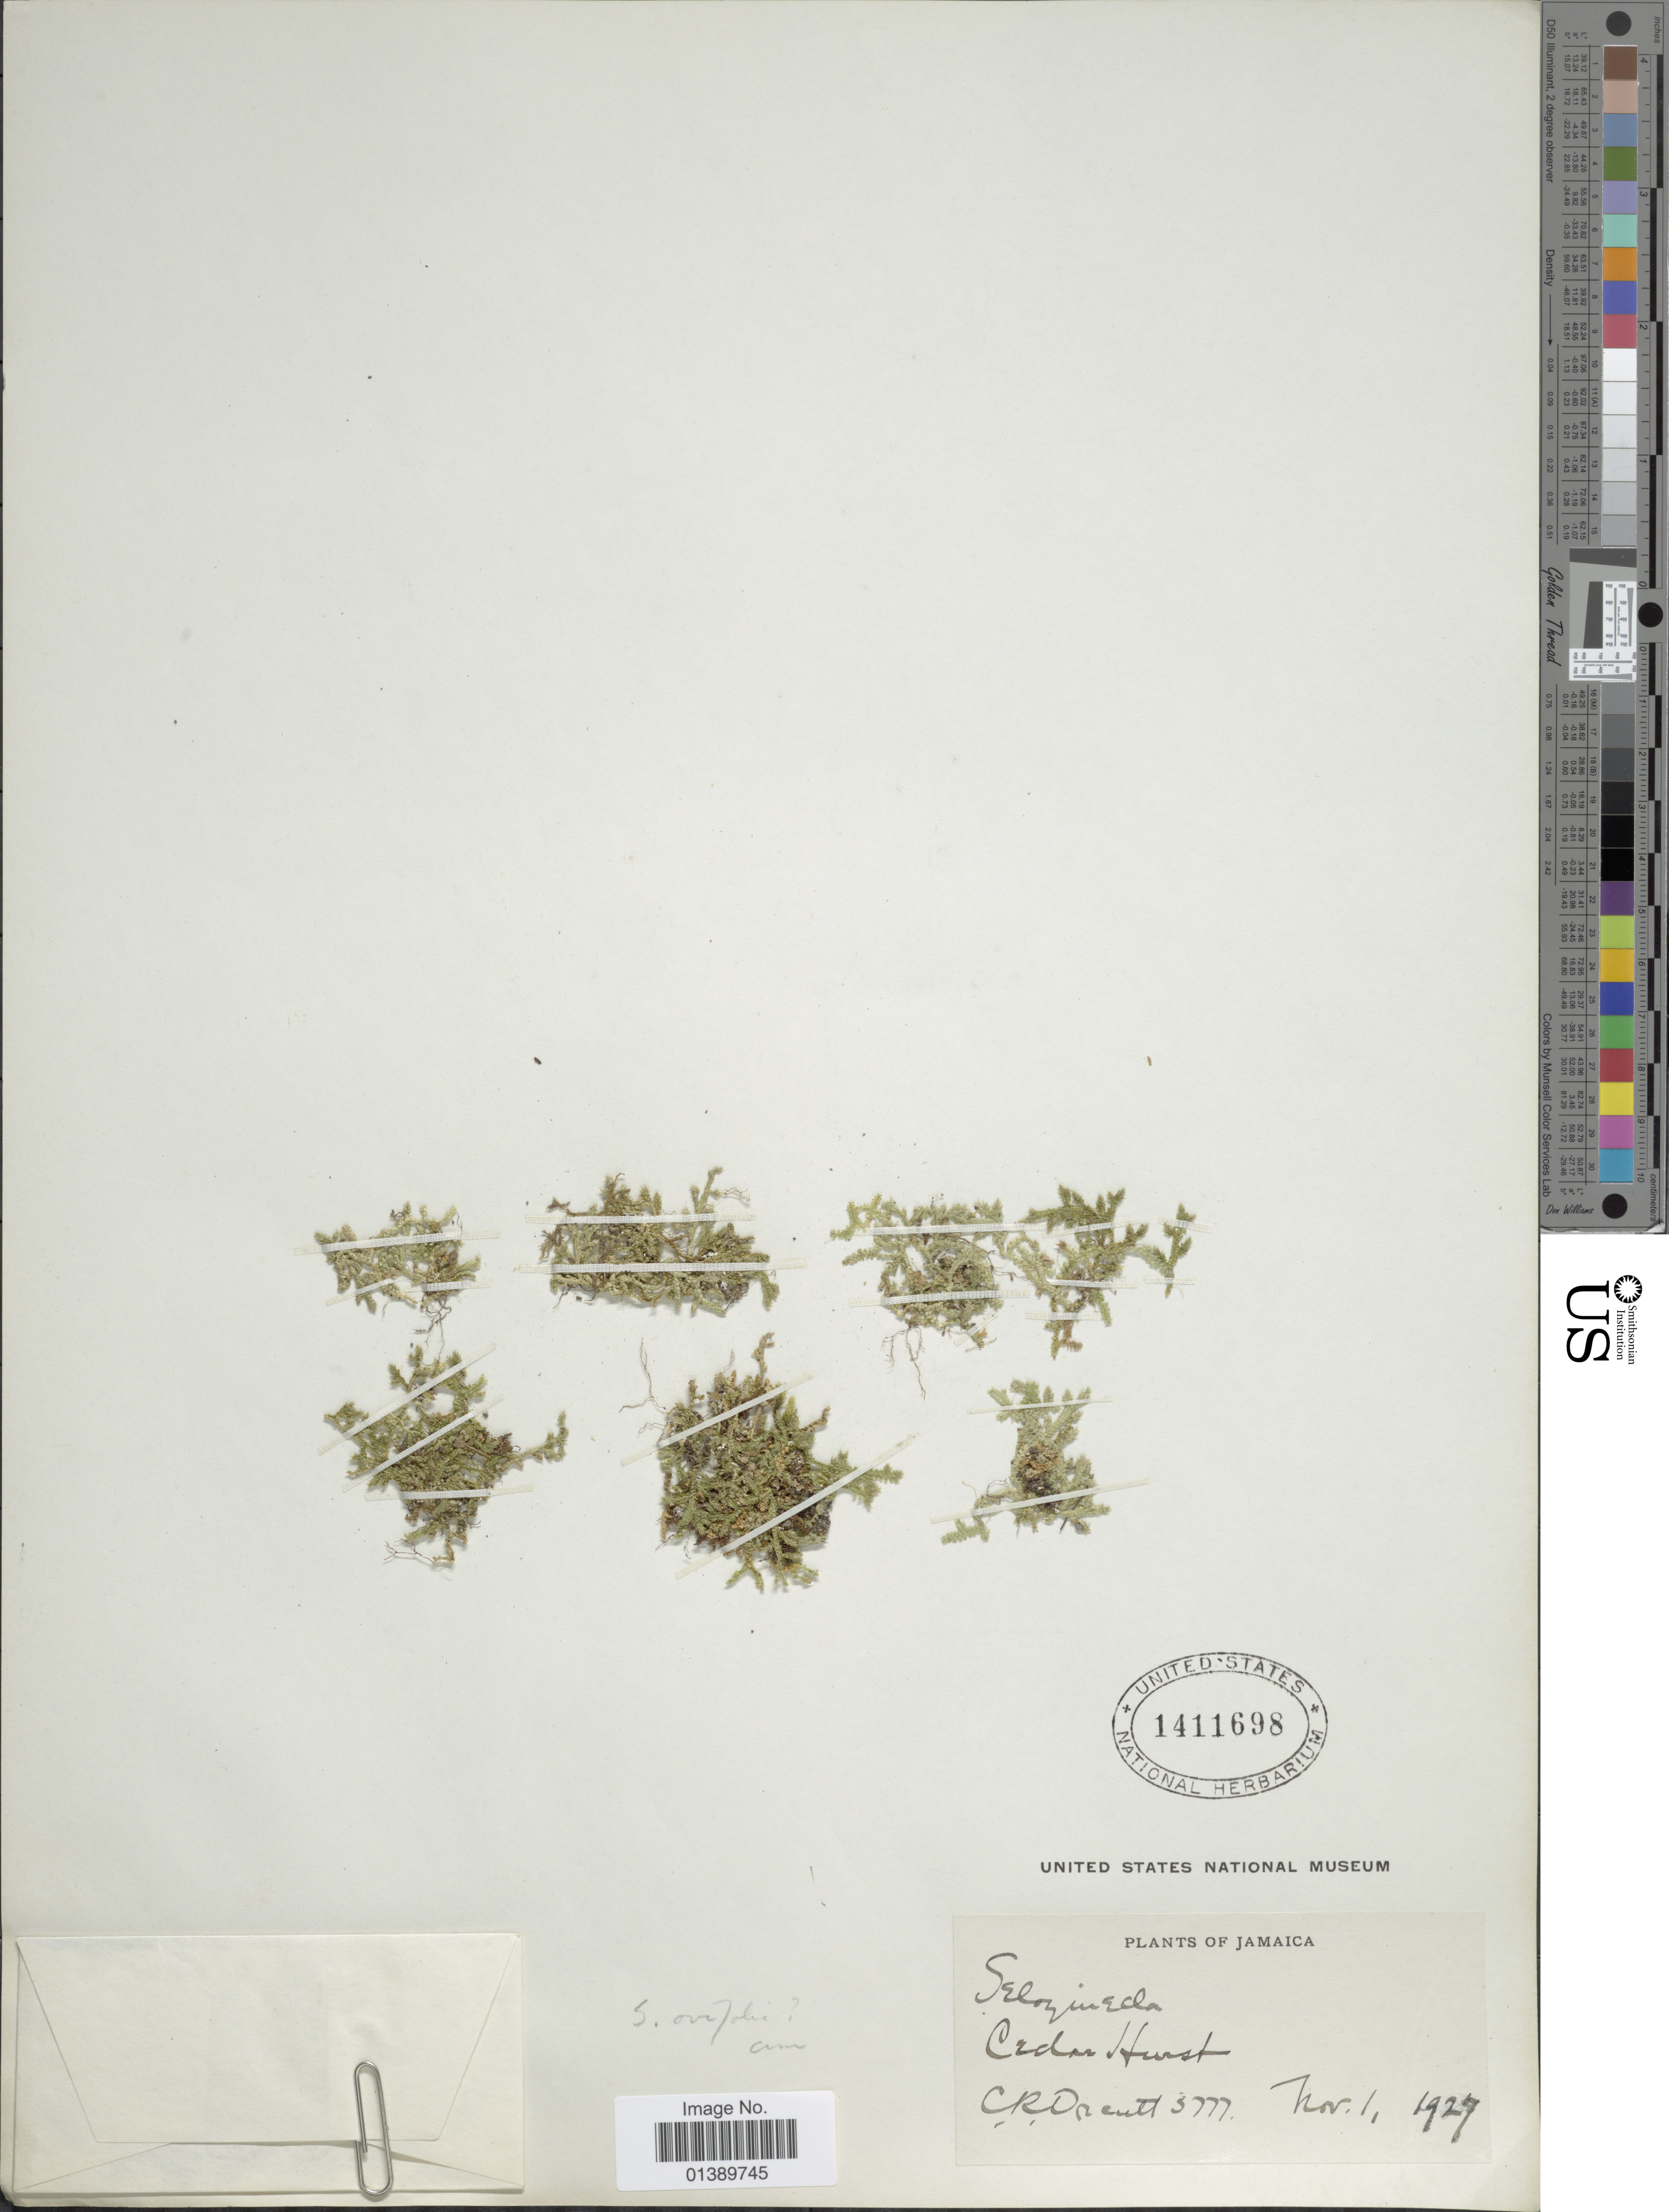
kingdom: Plantae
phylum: Tracheophyta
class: Lycopodiopsida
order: Selaginellales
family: Selaginellaceae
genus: Selaginella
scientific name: Selaginella ovifolia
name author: Baker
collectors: C. R. Orcutt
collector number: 3777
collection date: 1927-11-01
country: Jamaica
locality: Cedar Hurst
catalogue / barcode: US 1411698